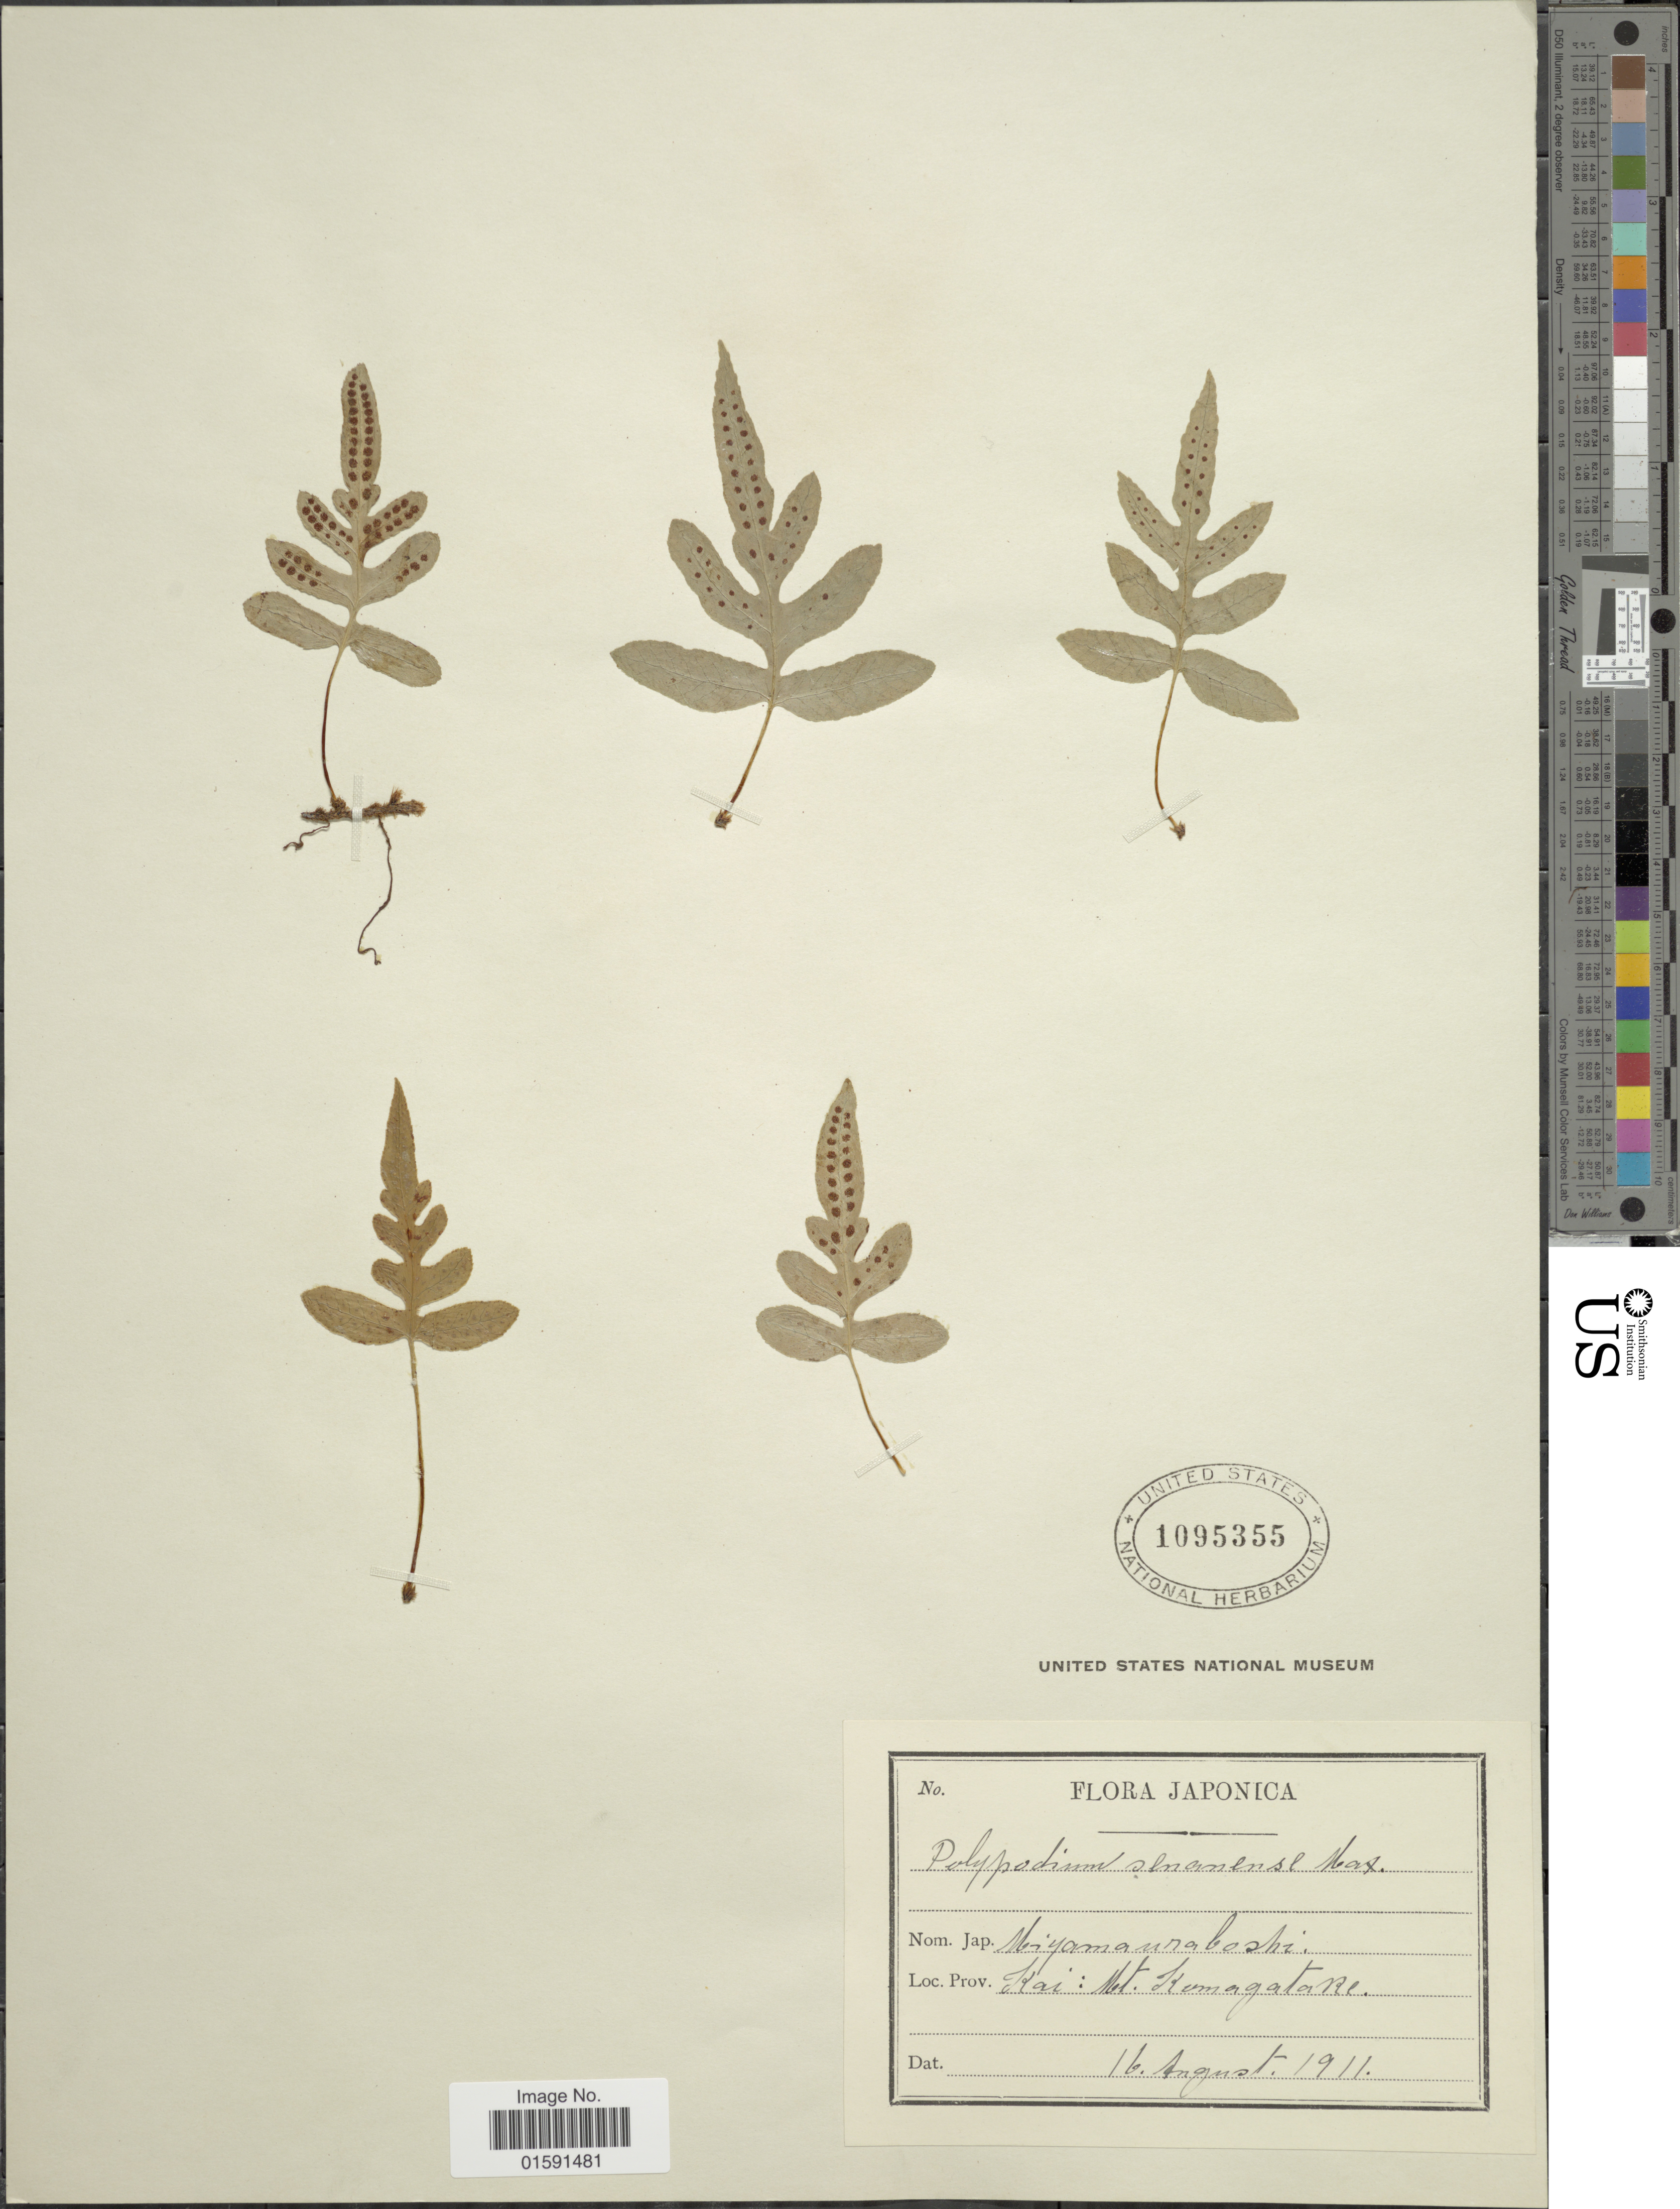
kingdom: Plantae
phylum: Tracheophyta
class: Polypodiopsida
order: Polypodiales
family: Polypodiaceae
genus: Selliguea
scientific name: Selliguea veitchii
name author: (Baker) H. Ohashi & K. Ohashi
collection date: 1911-08-16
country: Japan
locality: Miyamanauraboshi, Kai: Mt. Komagatare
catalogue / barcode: US 1095355